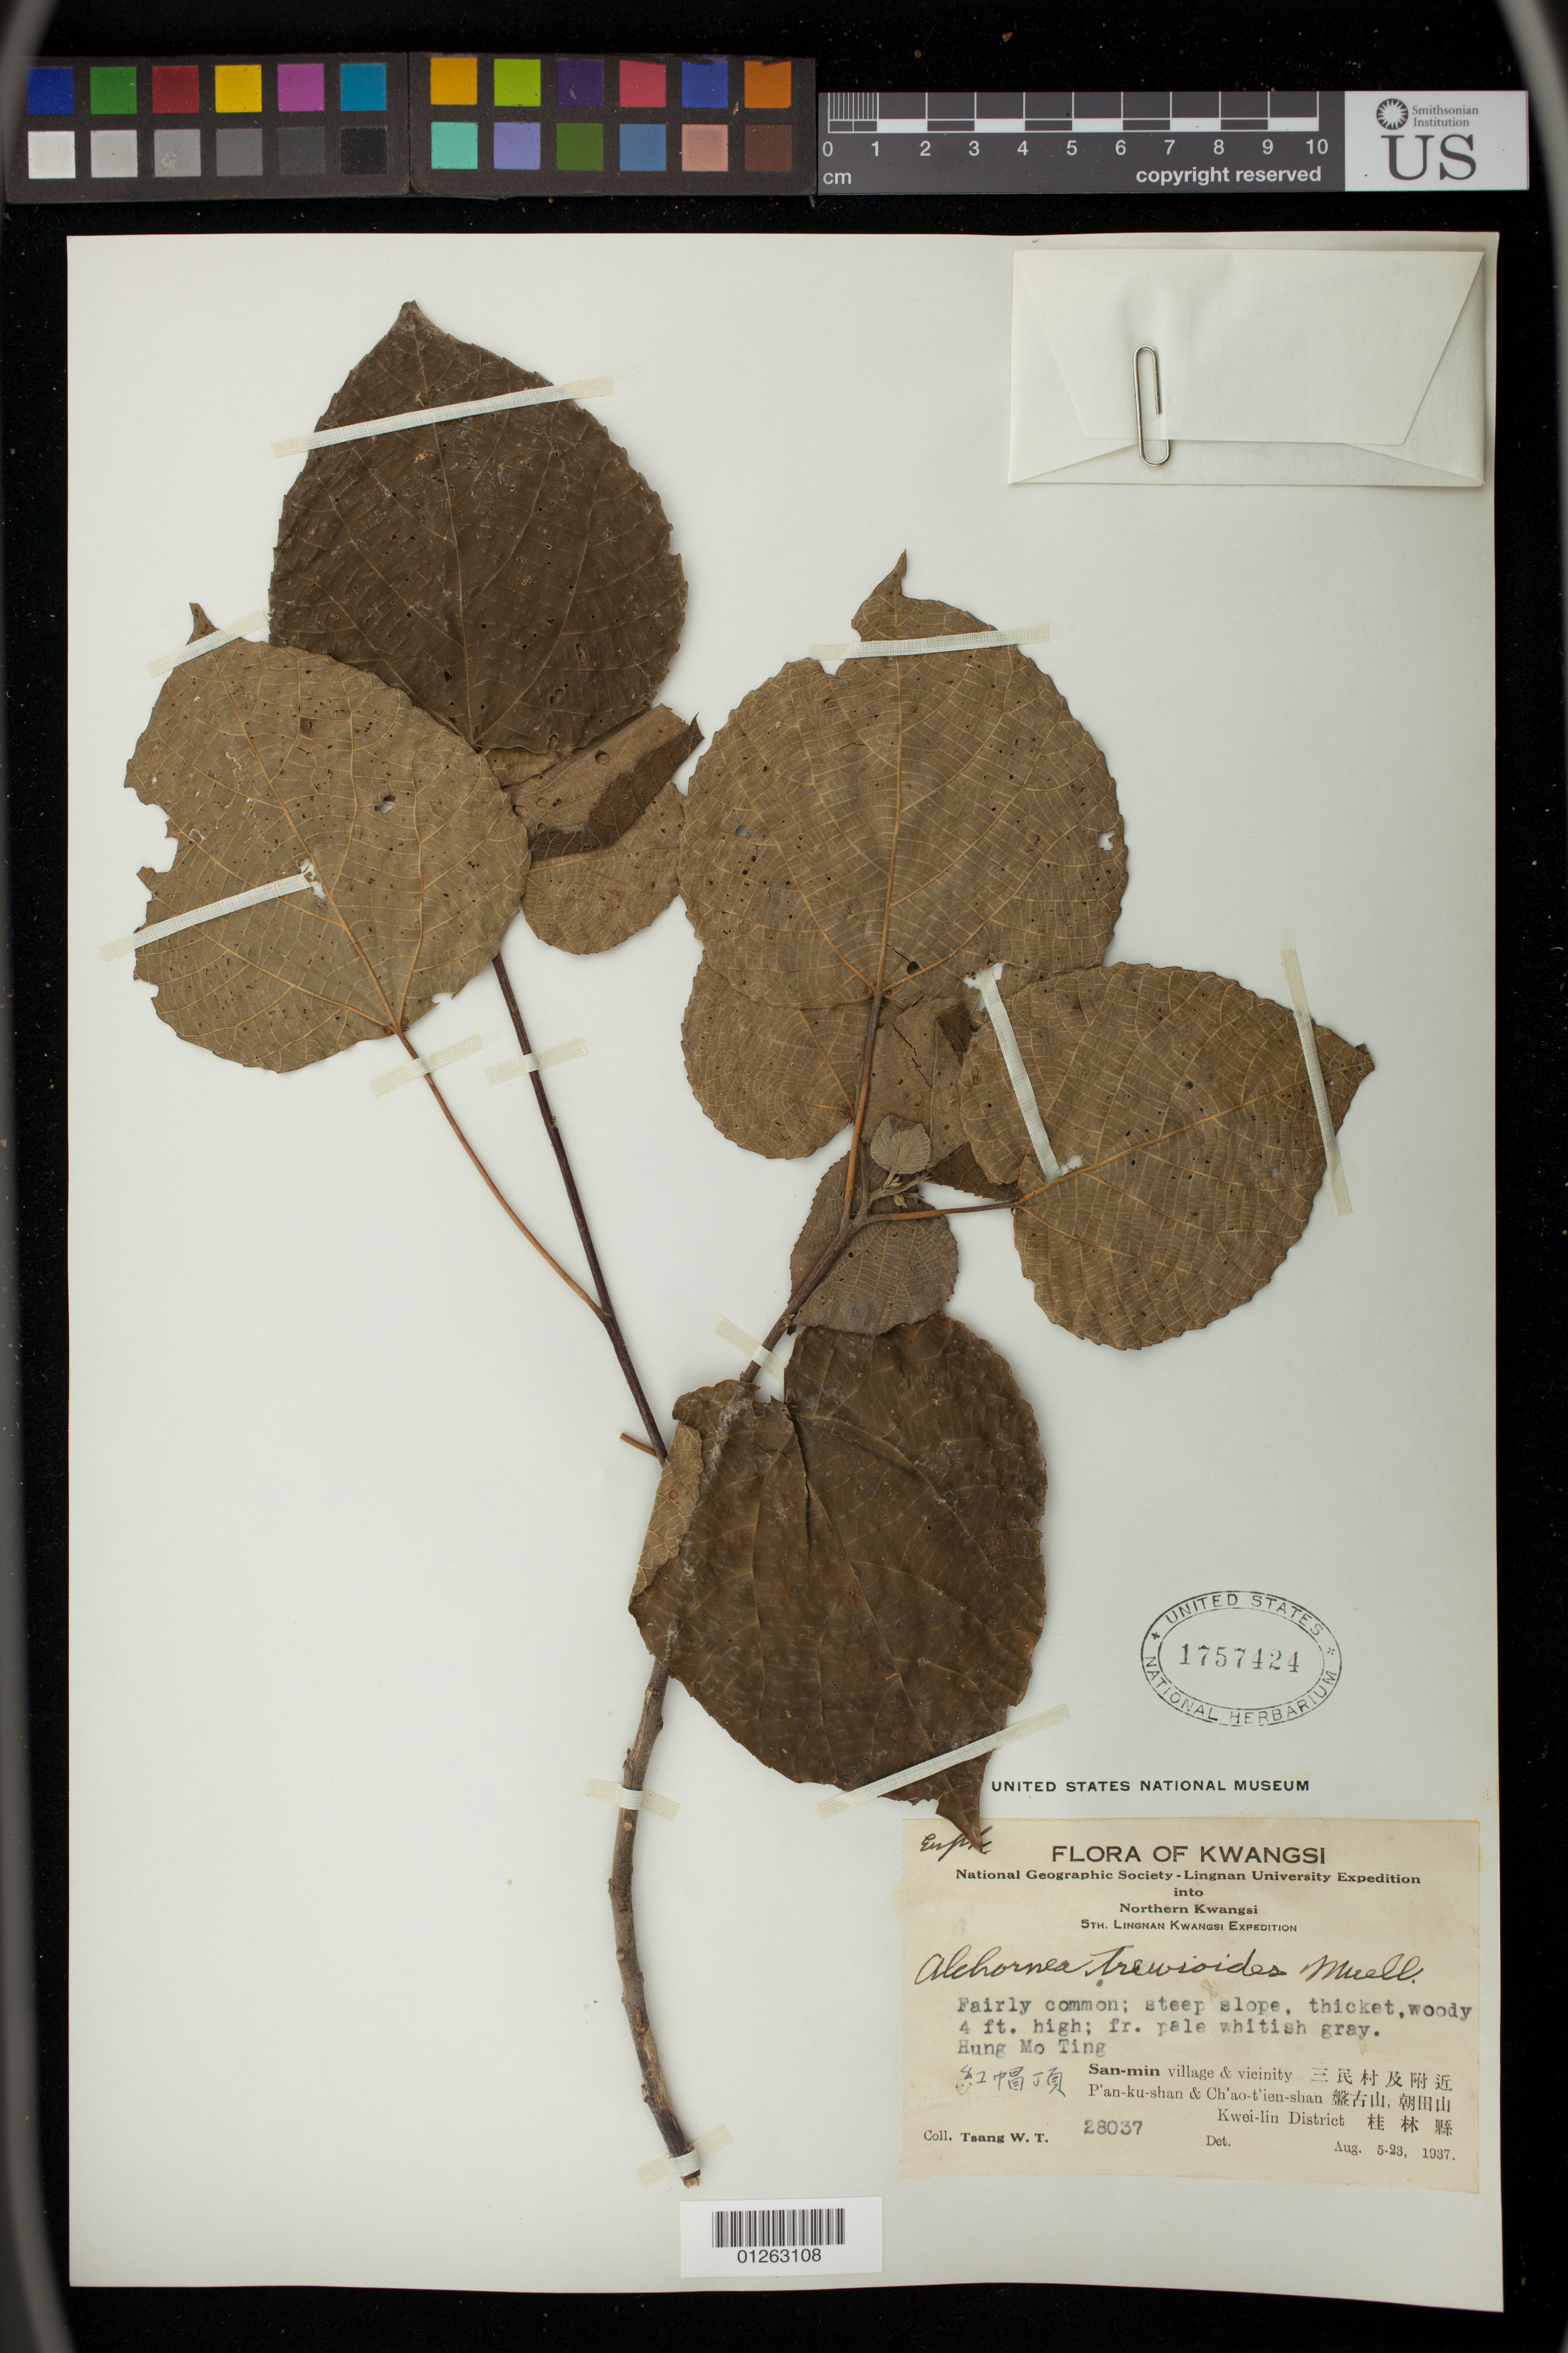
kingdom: Plantae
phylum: Tracheophyta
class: Magnoliopsida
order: Malpighiales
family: Euphorbiaceae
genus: Alchornea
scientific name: Alchornea pearcei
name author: Britton ex Rusby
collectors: W. T. Tsang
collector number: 28037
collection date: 1937-08-05/1937-08-23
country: China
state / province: Guangxi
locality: San-min village & vicinity P'an-ku-shan & Ch'ao-t'ien-shan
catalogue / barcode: US 1757424